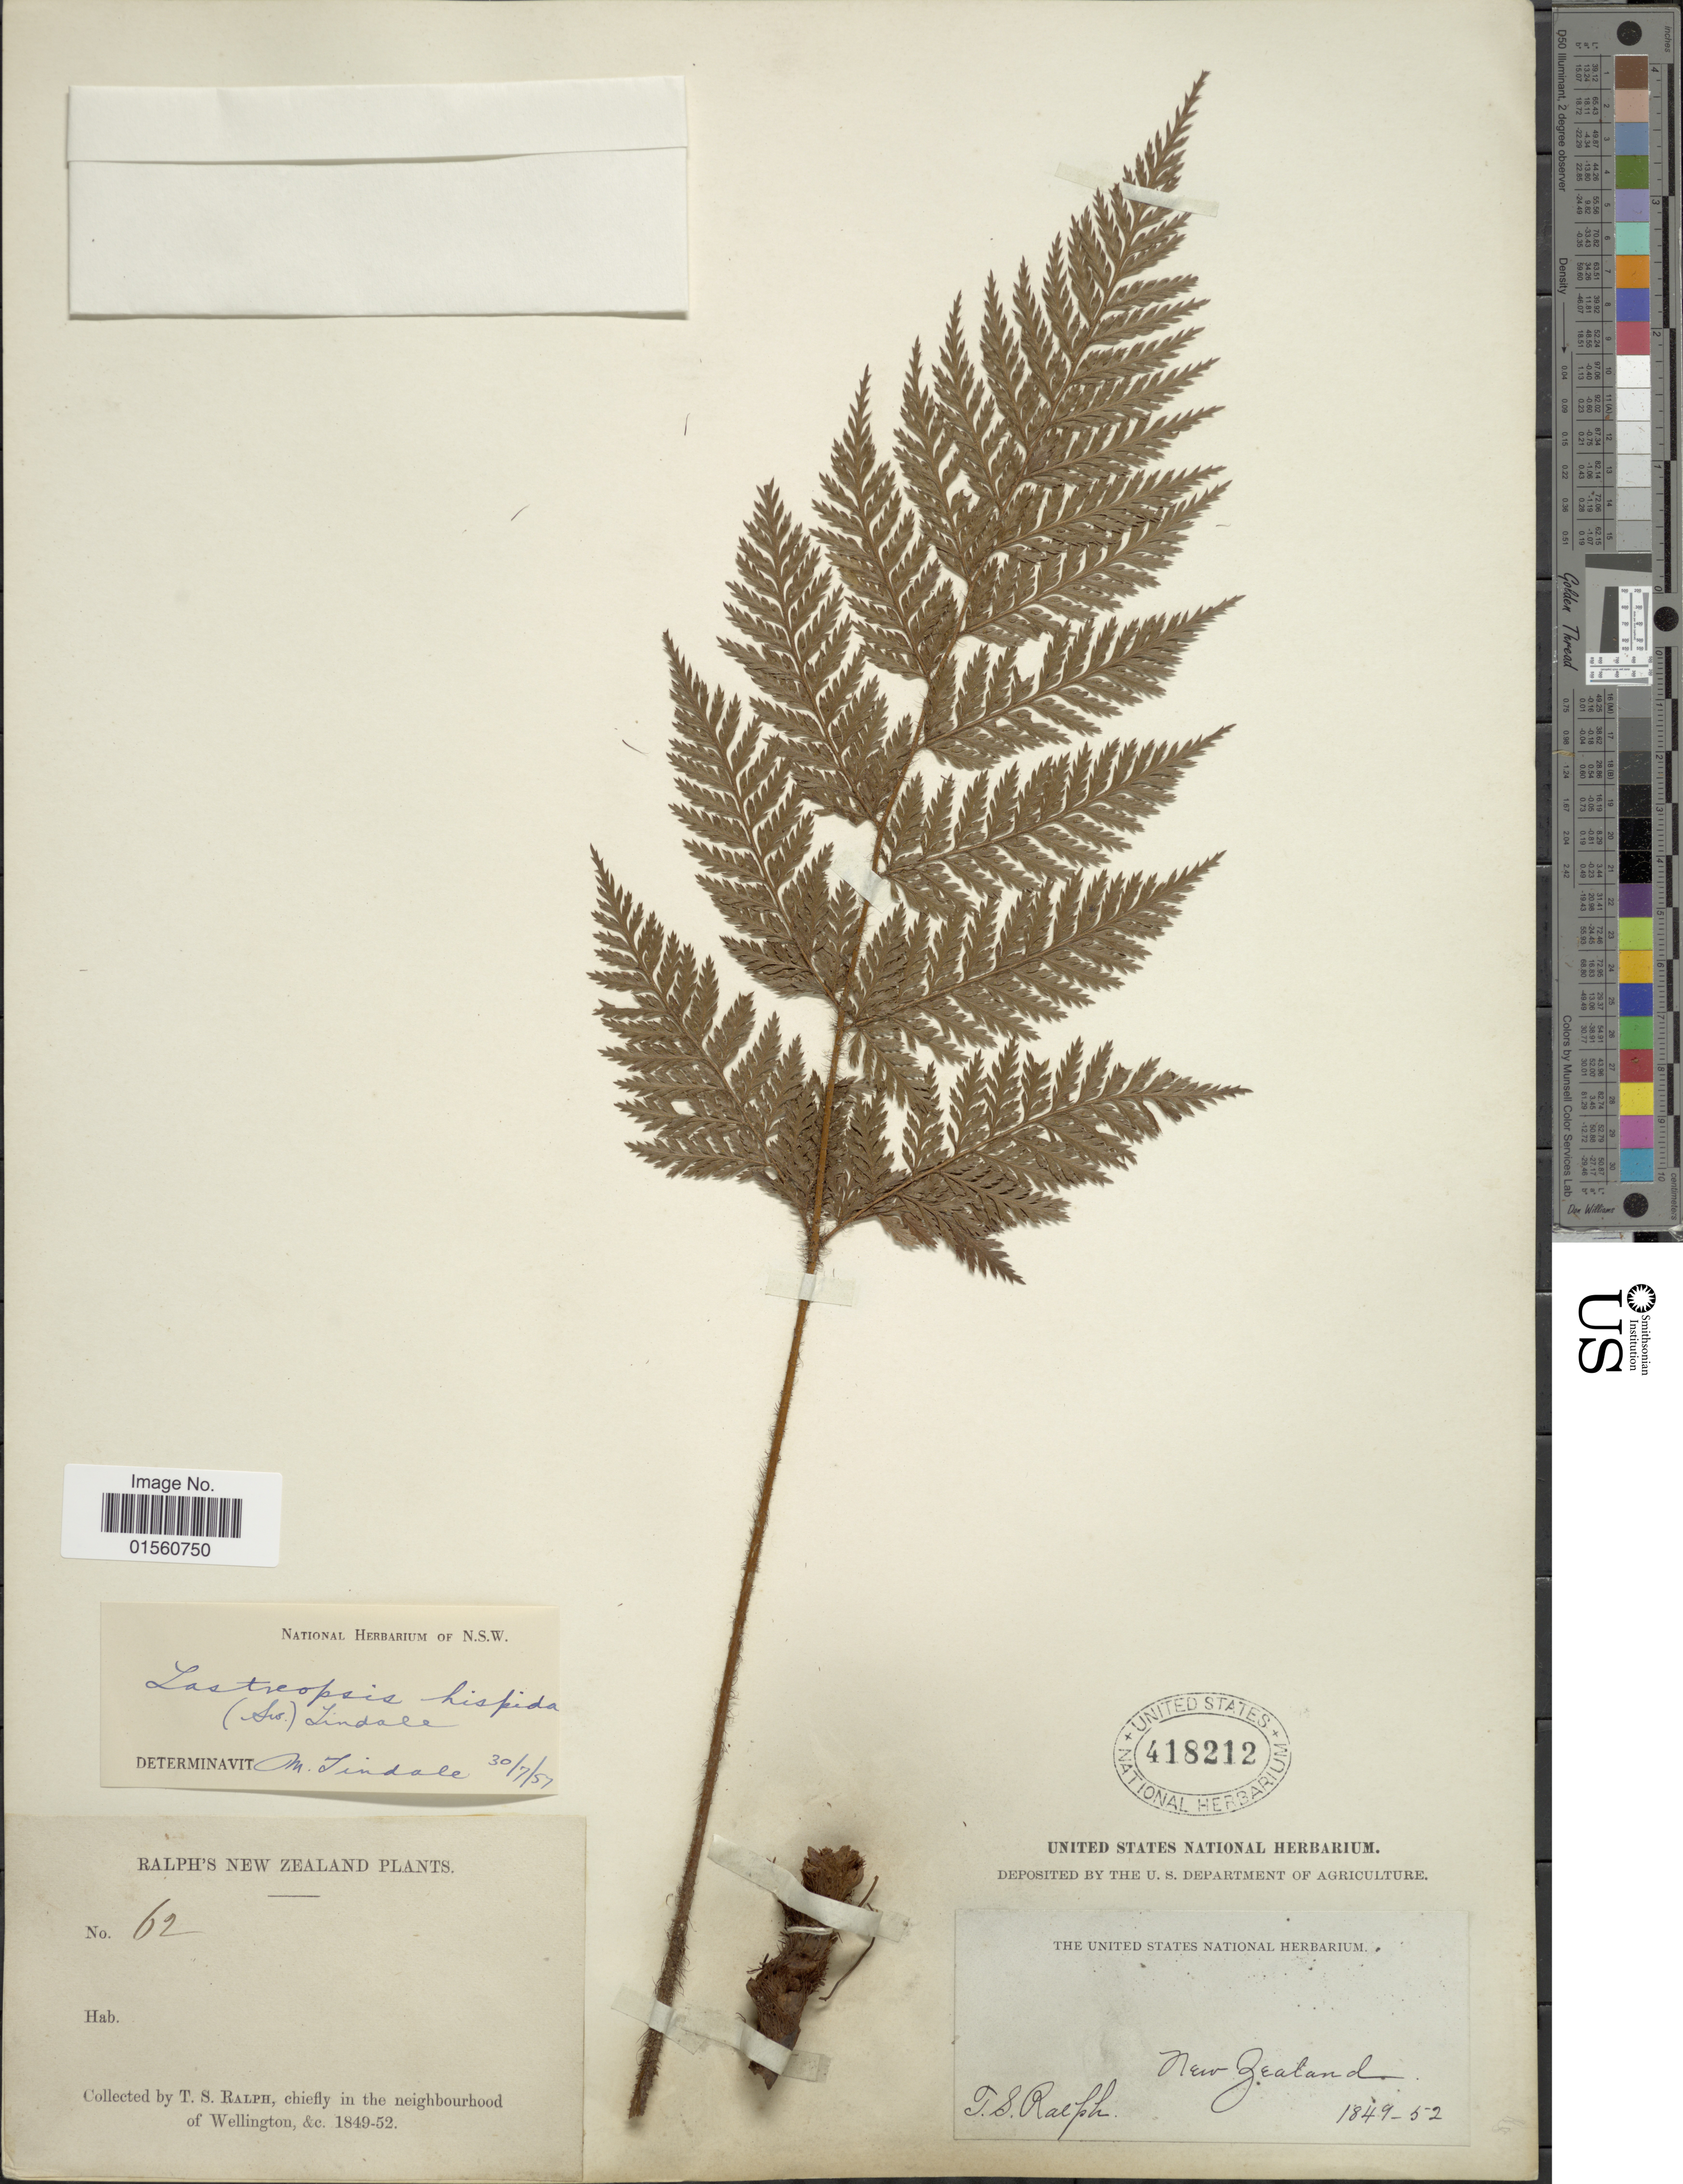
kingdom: Plantae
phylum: Tracheophyta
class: Polypodiopsida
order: Polypodiales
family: Dryopteridaceae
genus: Lastreopsis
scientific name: Lastreopsis hispida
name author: (Sw.) Tindale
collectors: T. Ralph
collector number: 62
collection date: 1849/1852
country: New Zealand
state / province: Wellington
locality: Chiefly in the neighborhood of Wellington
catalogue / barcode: US 418212